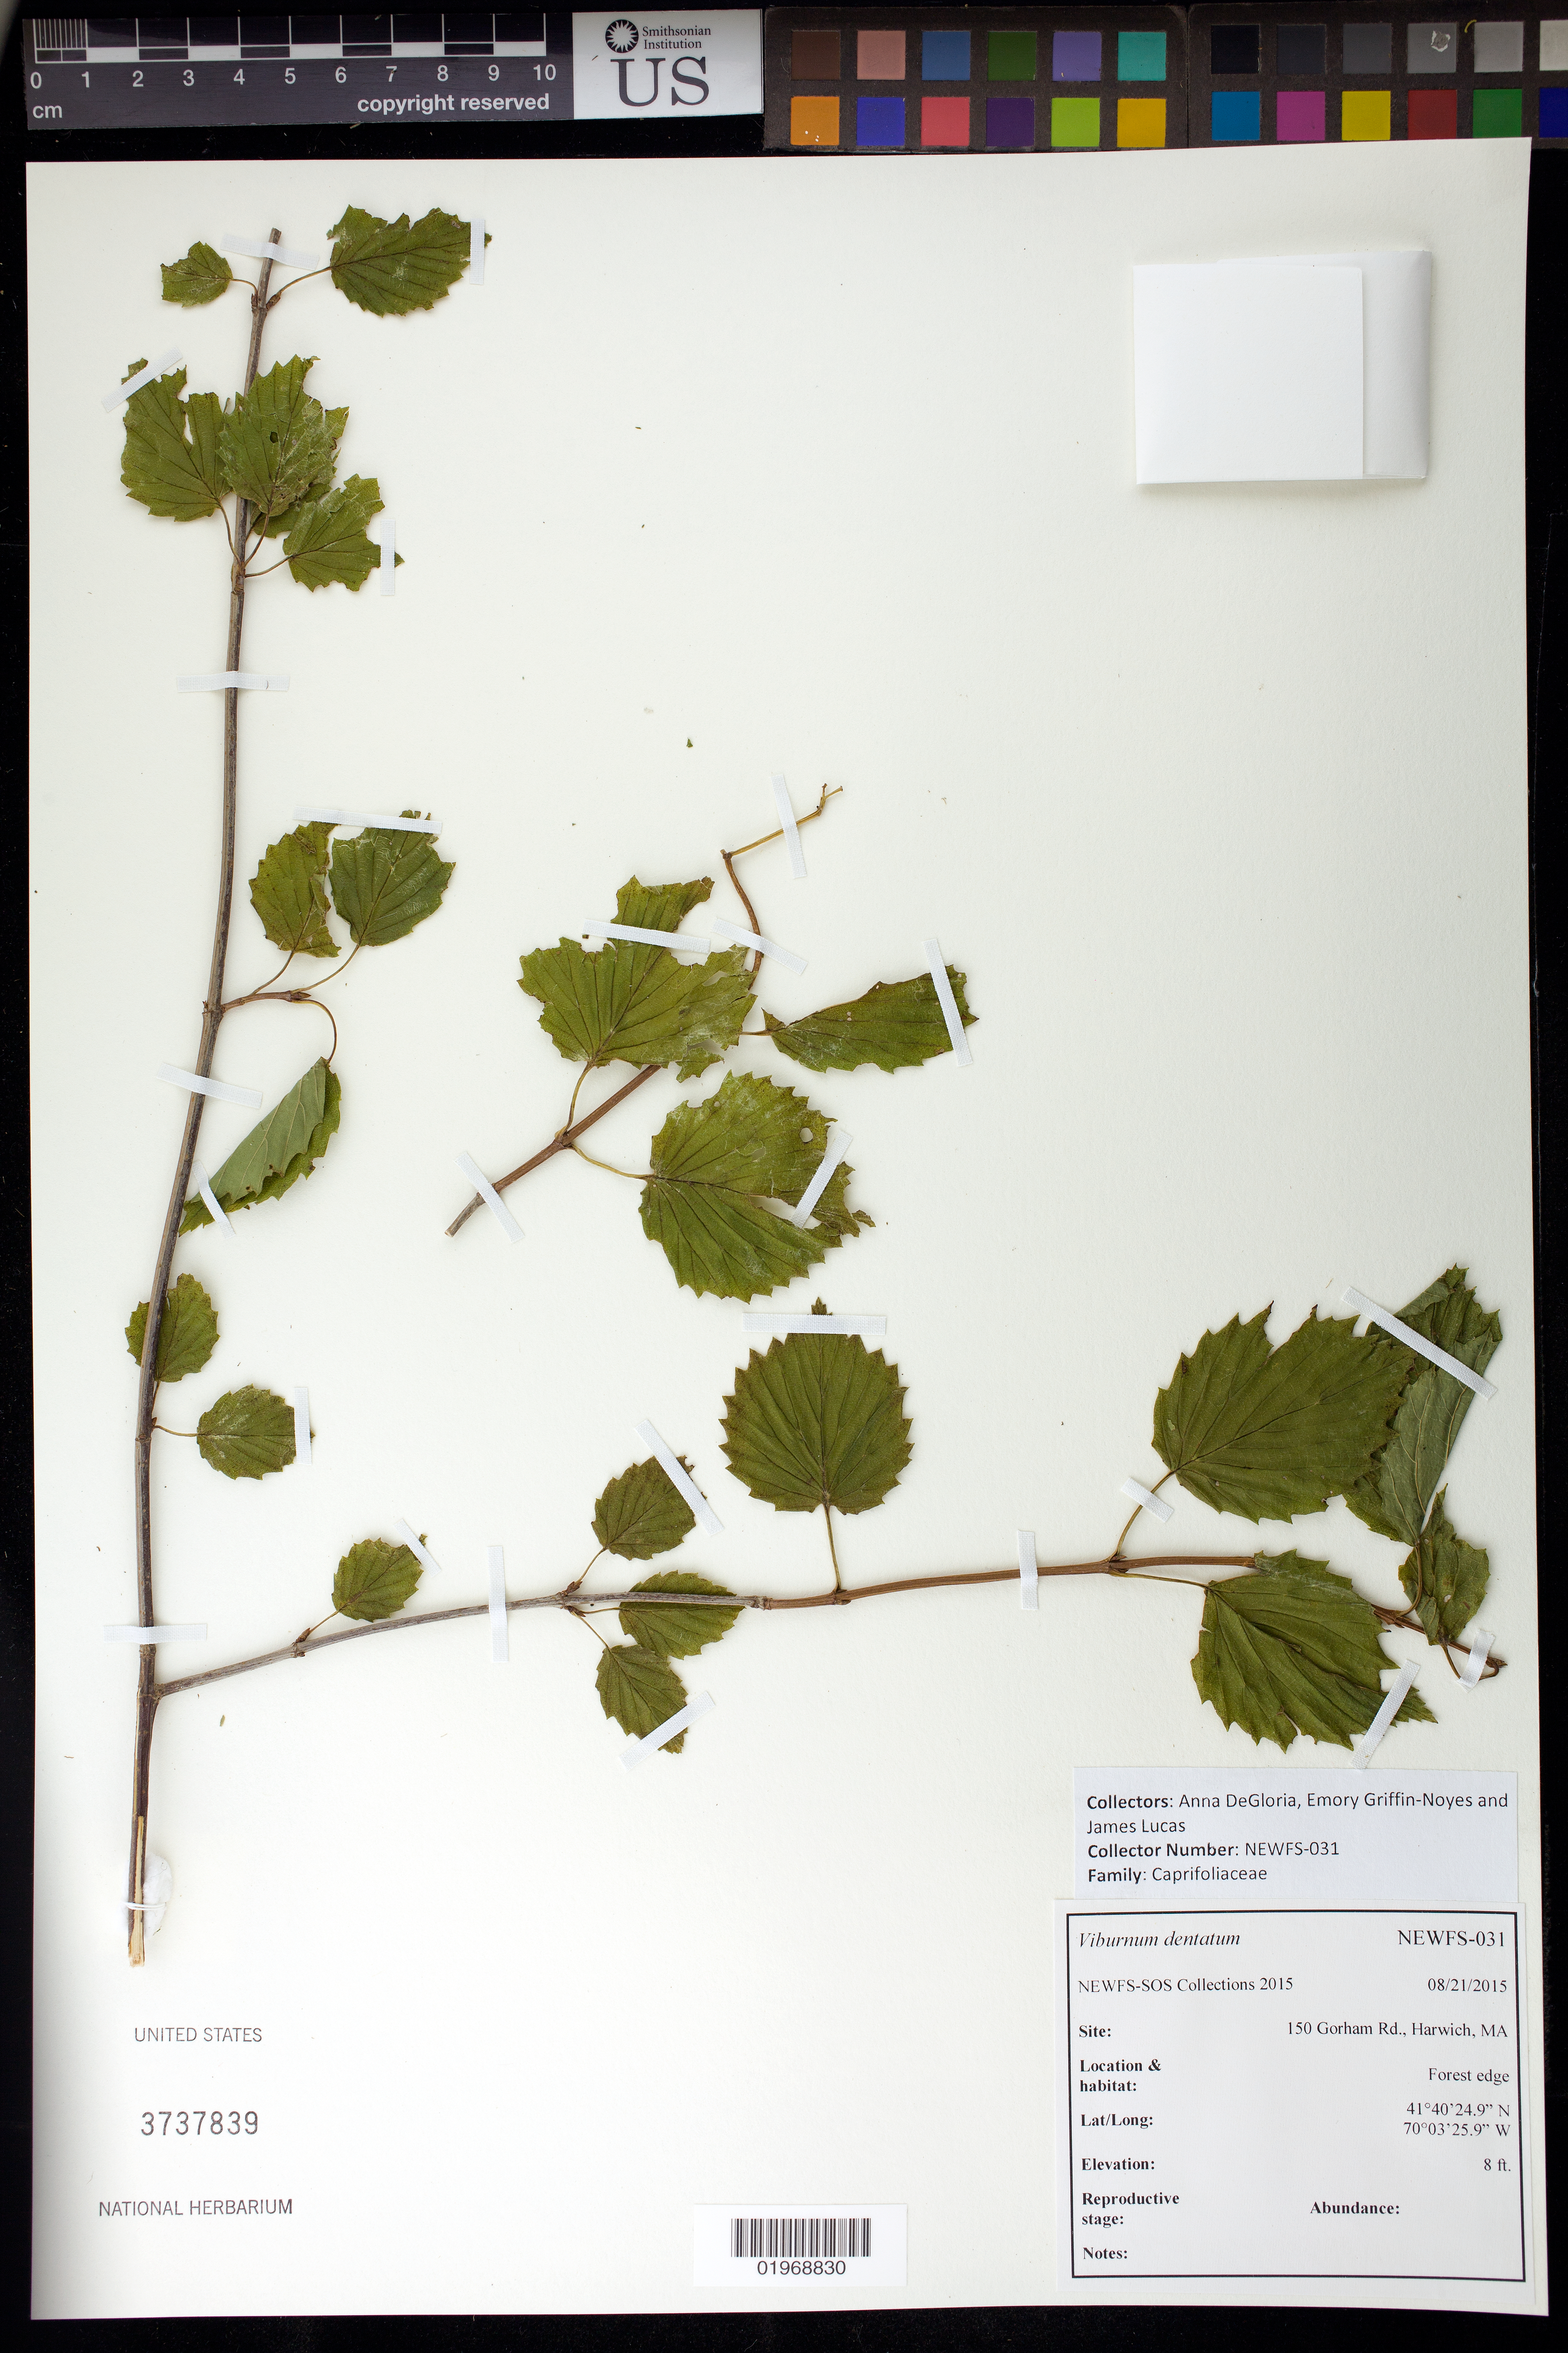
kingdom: Plantae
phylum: Tracheophyta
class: Magnoliopsida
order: Dipsacales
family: Viburnaceae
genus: Viburnum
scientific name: Viburnum dentatum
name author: L.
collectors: A. DeGloria, E. Griffin-Noyes & J. Lucas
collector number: NEWFS-031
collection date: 2015-08-21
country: United States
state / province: Massachusetts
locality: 150 Gorham Rd, Harwich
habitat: Forest edge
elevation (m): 2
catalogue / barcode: US 3737839